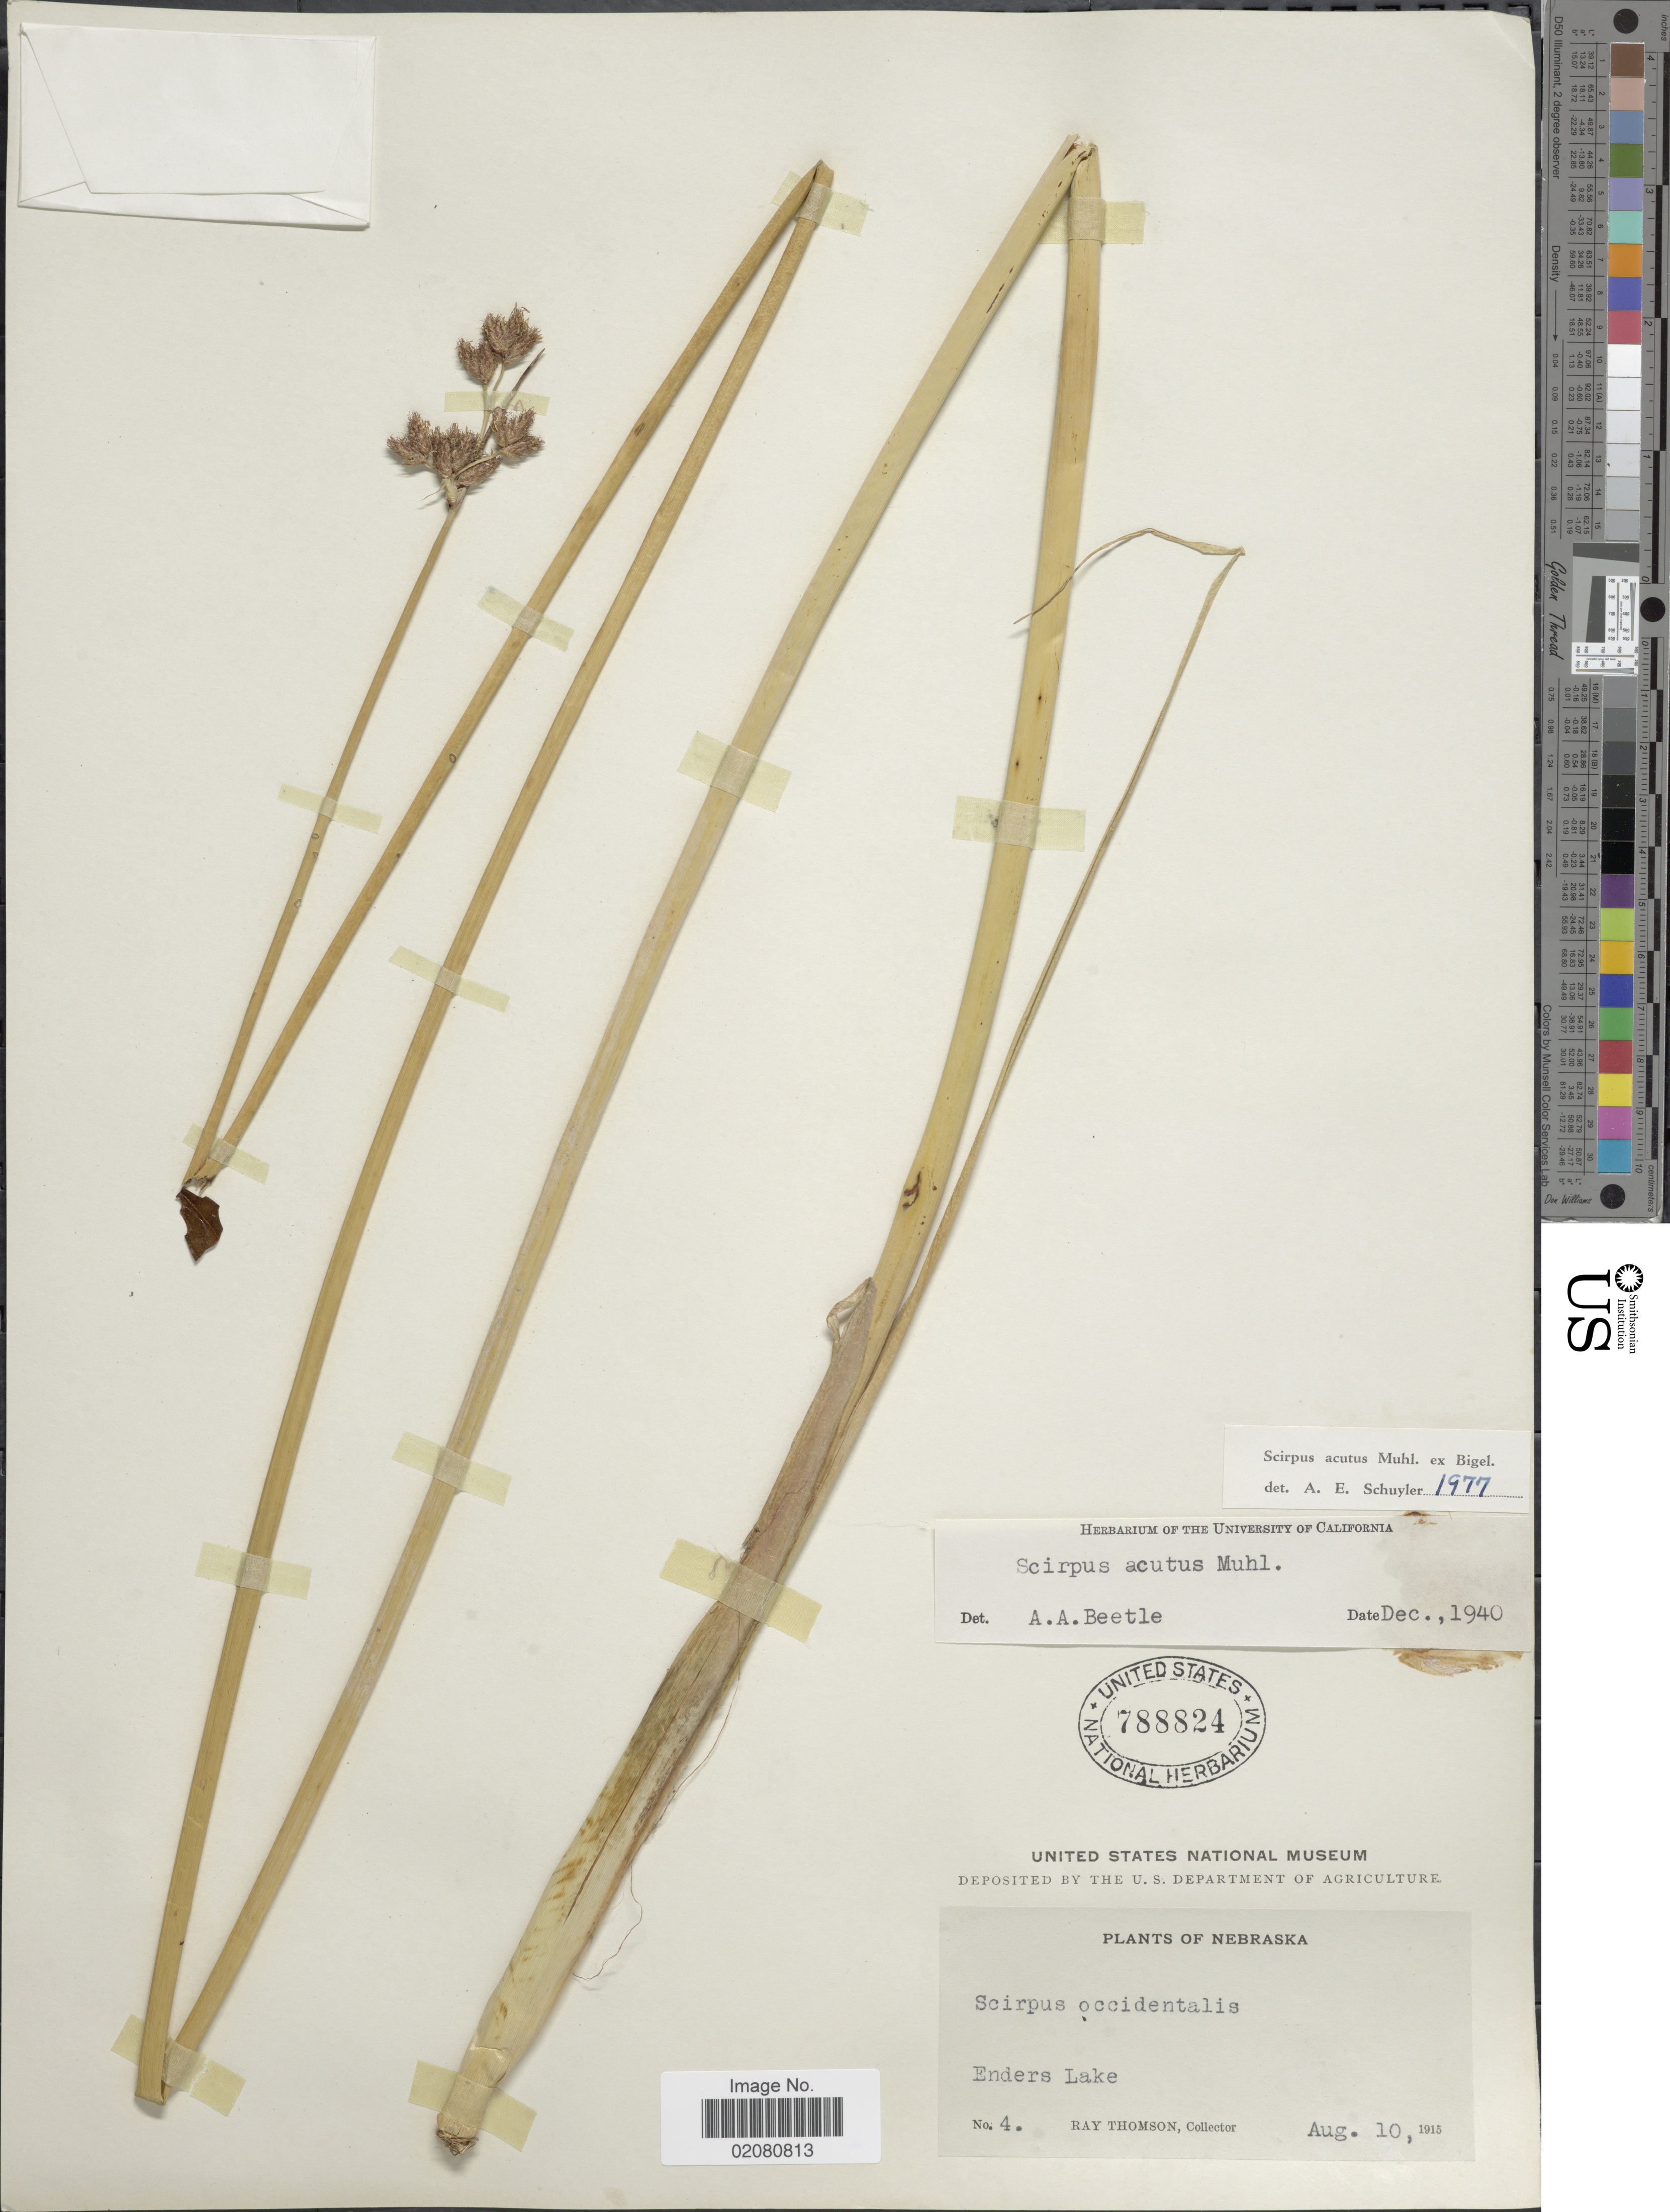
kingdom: Plantae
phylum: Tracheophyta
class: Liliopsida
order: Poales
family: Cyperaceae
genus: Schoenoplectus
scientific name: Schoenoplectus acutus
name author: (Muhl. ex Bigelow) Á. Löve & D. Löve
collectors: R. Thomson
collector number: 4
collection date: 1915-08-10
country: United States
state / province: Nebraska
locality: Enders Lake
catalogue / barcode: US 788824